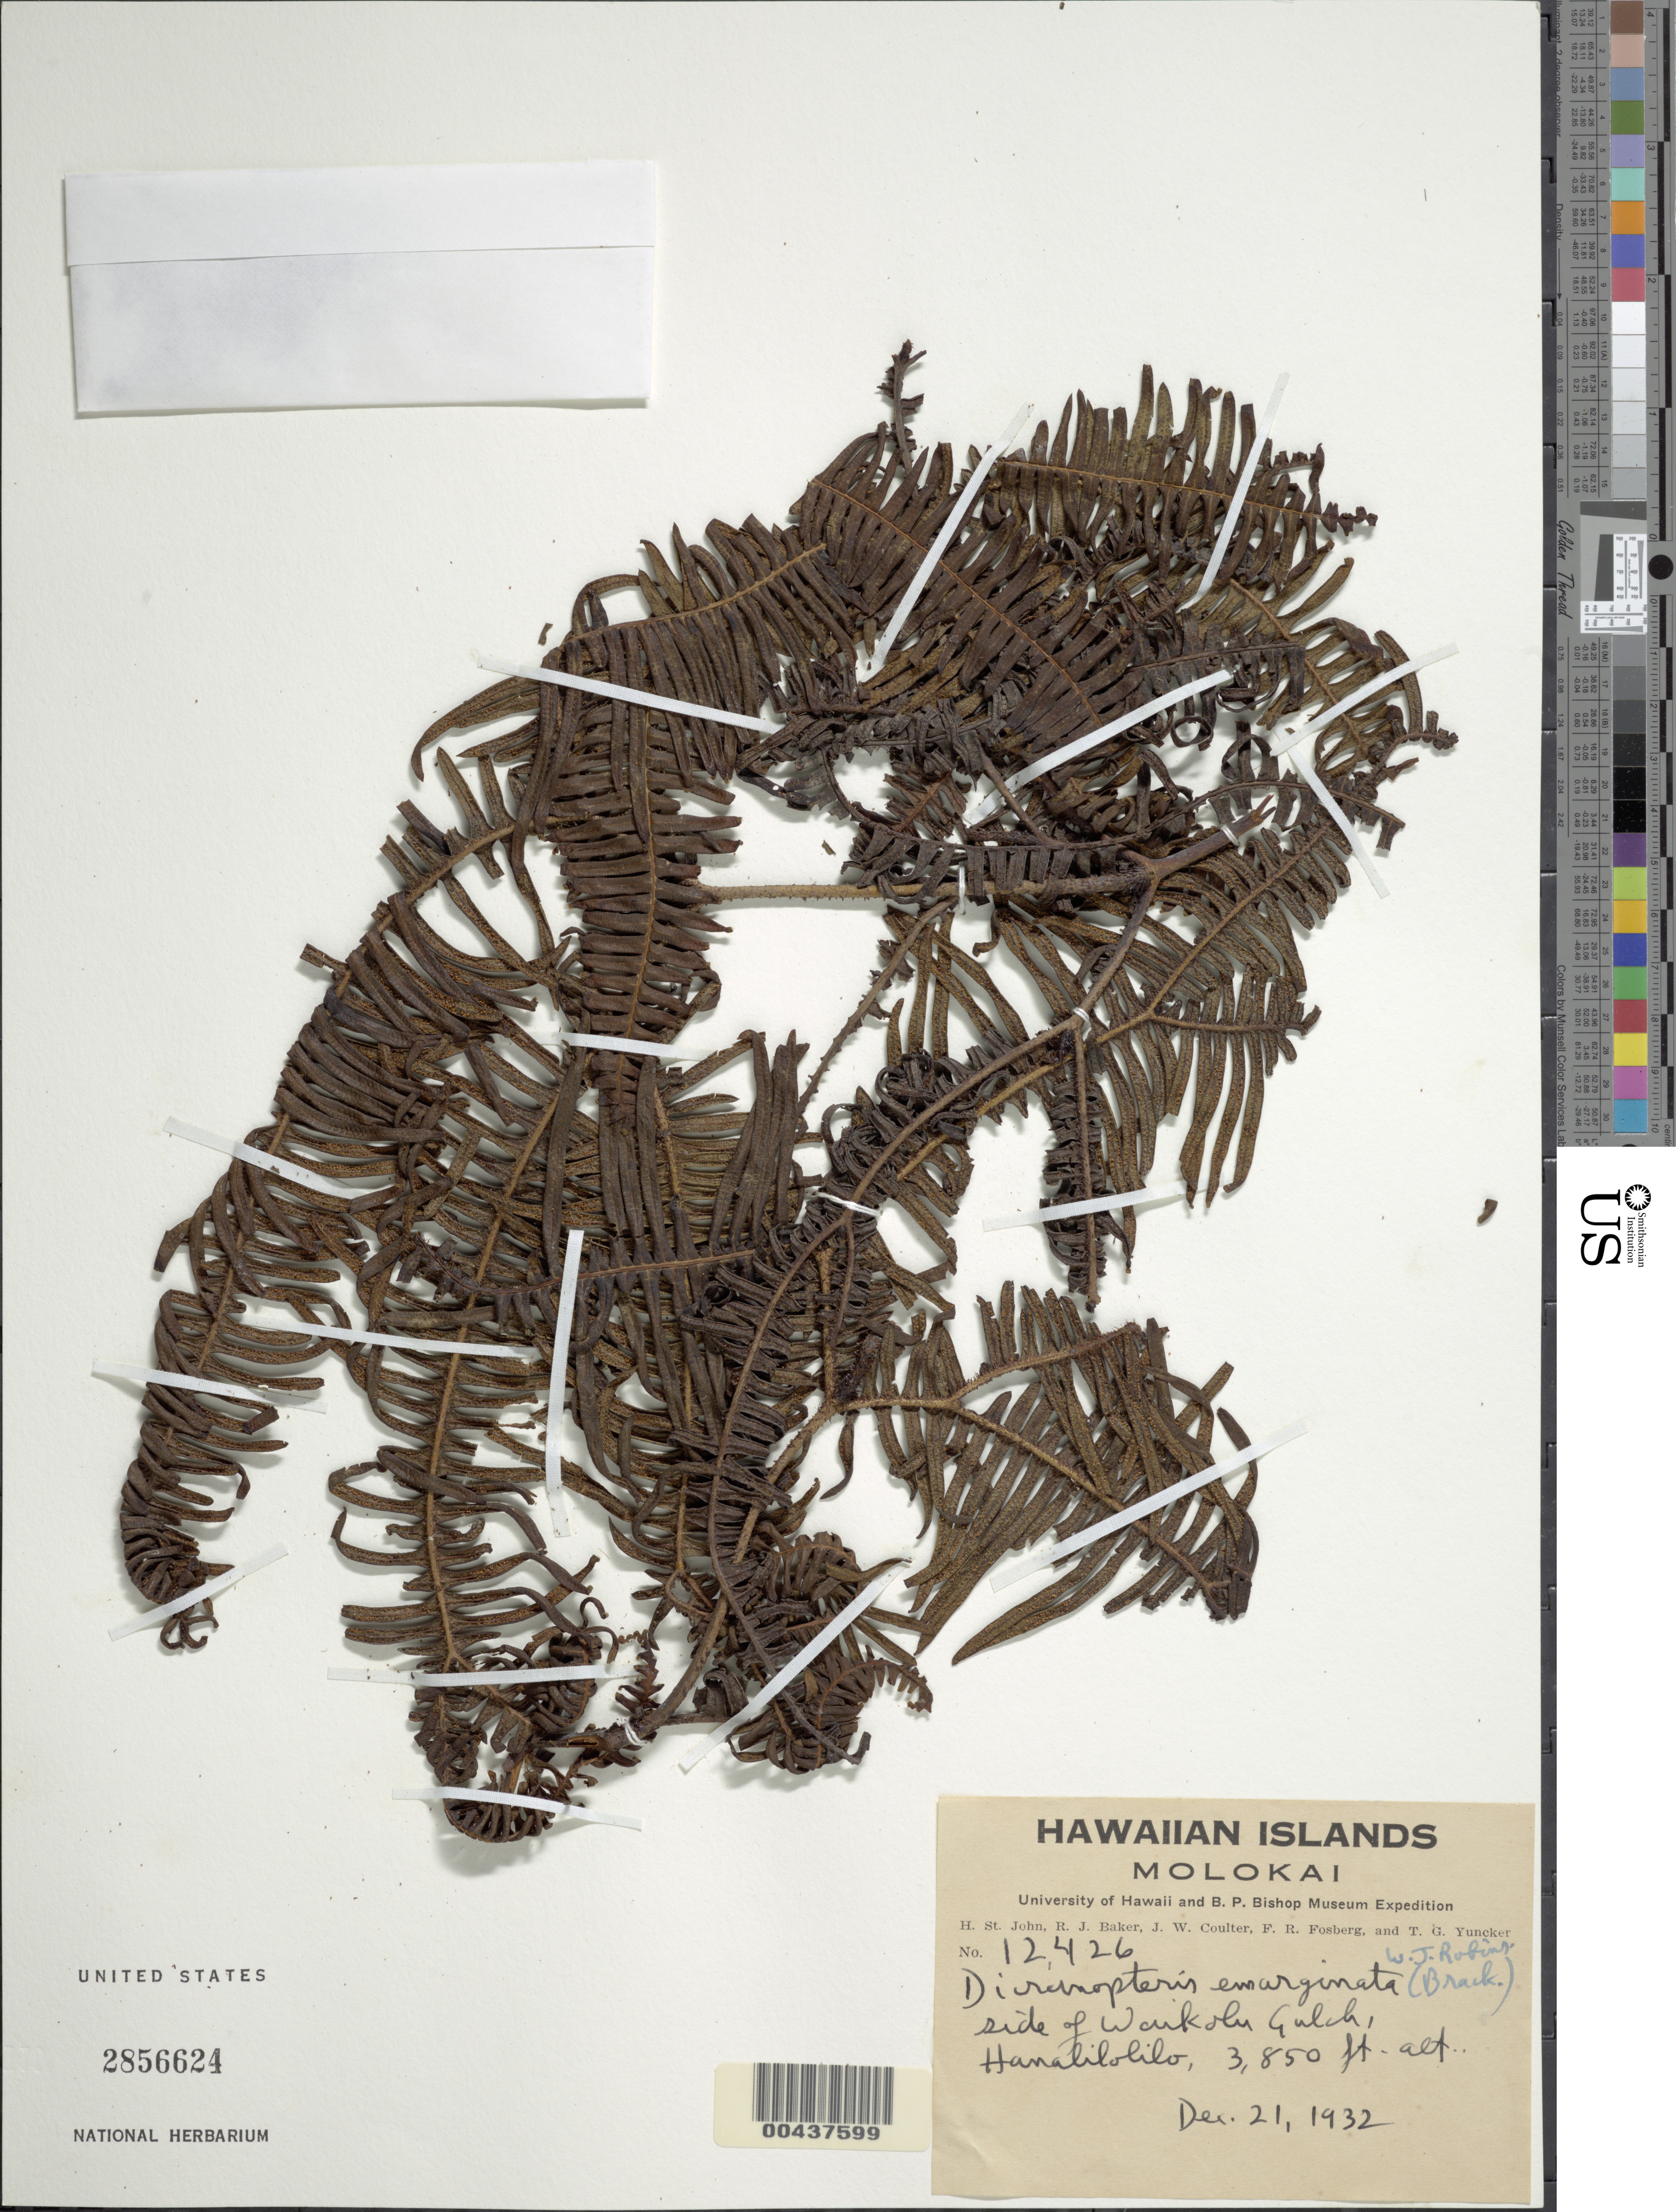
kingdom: Plantae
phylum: Tracheophyta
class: Polypodiopsida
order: Gleicheniales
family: Gleicheniaceae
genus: Dicranopteris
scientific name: Dicranopteris linearis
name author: (Burm. f.) Underw.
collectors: H. St. John, R. J. Baker, J. W. Coulter & F. R. Fosberg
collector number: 12426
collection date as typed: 21 Dec 1932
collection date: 1932-12-21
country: United States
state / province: Hawaii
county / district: Maui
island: Moloka'i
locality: Side of Waikolu Gulch, Hanalilolilo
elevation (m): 1173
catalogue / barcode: US 2856624